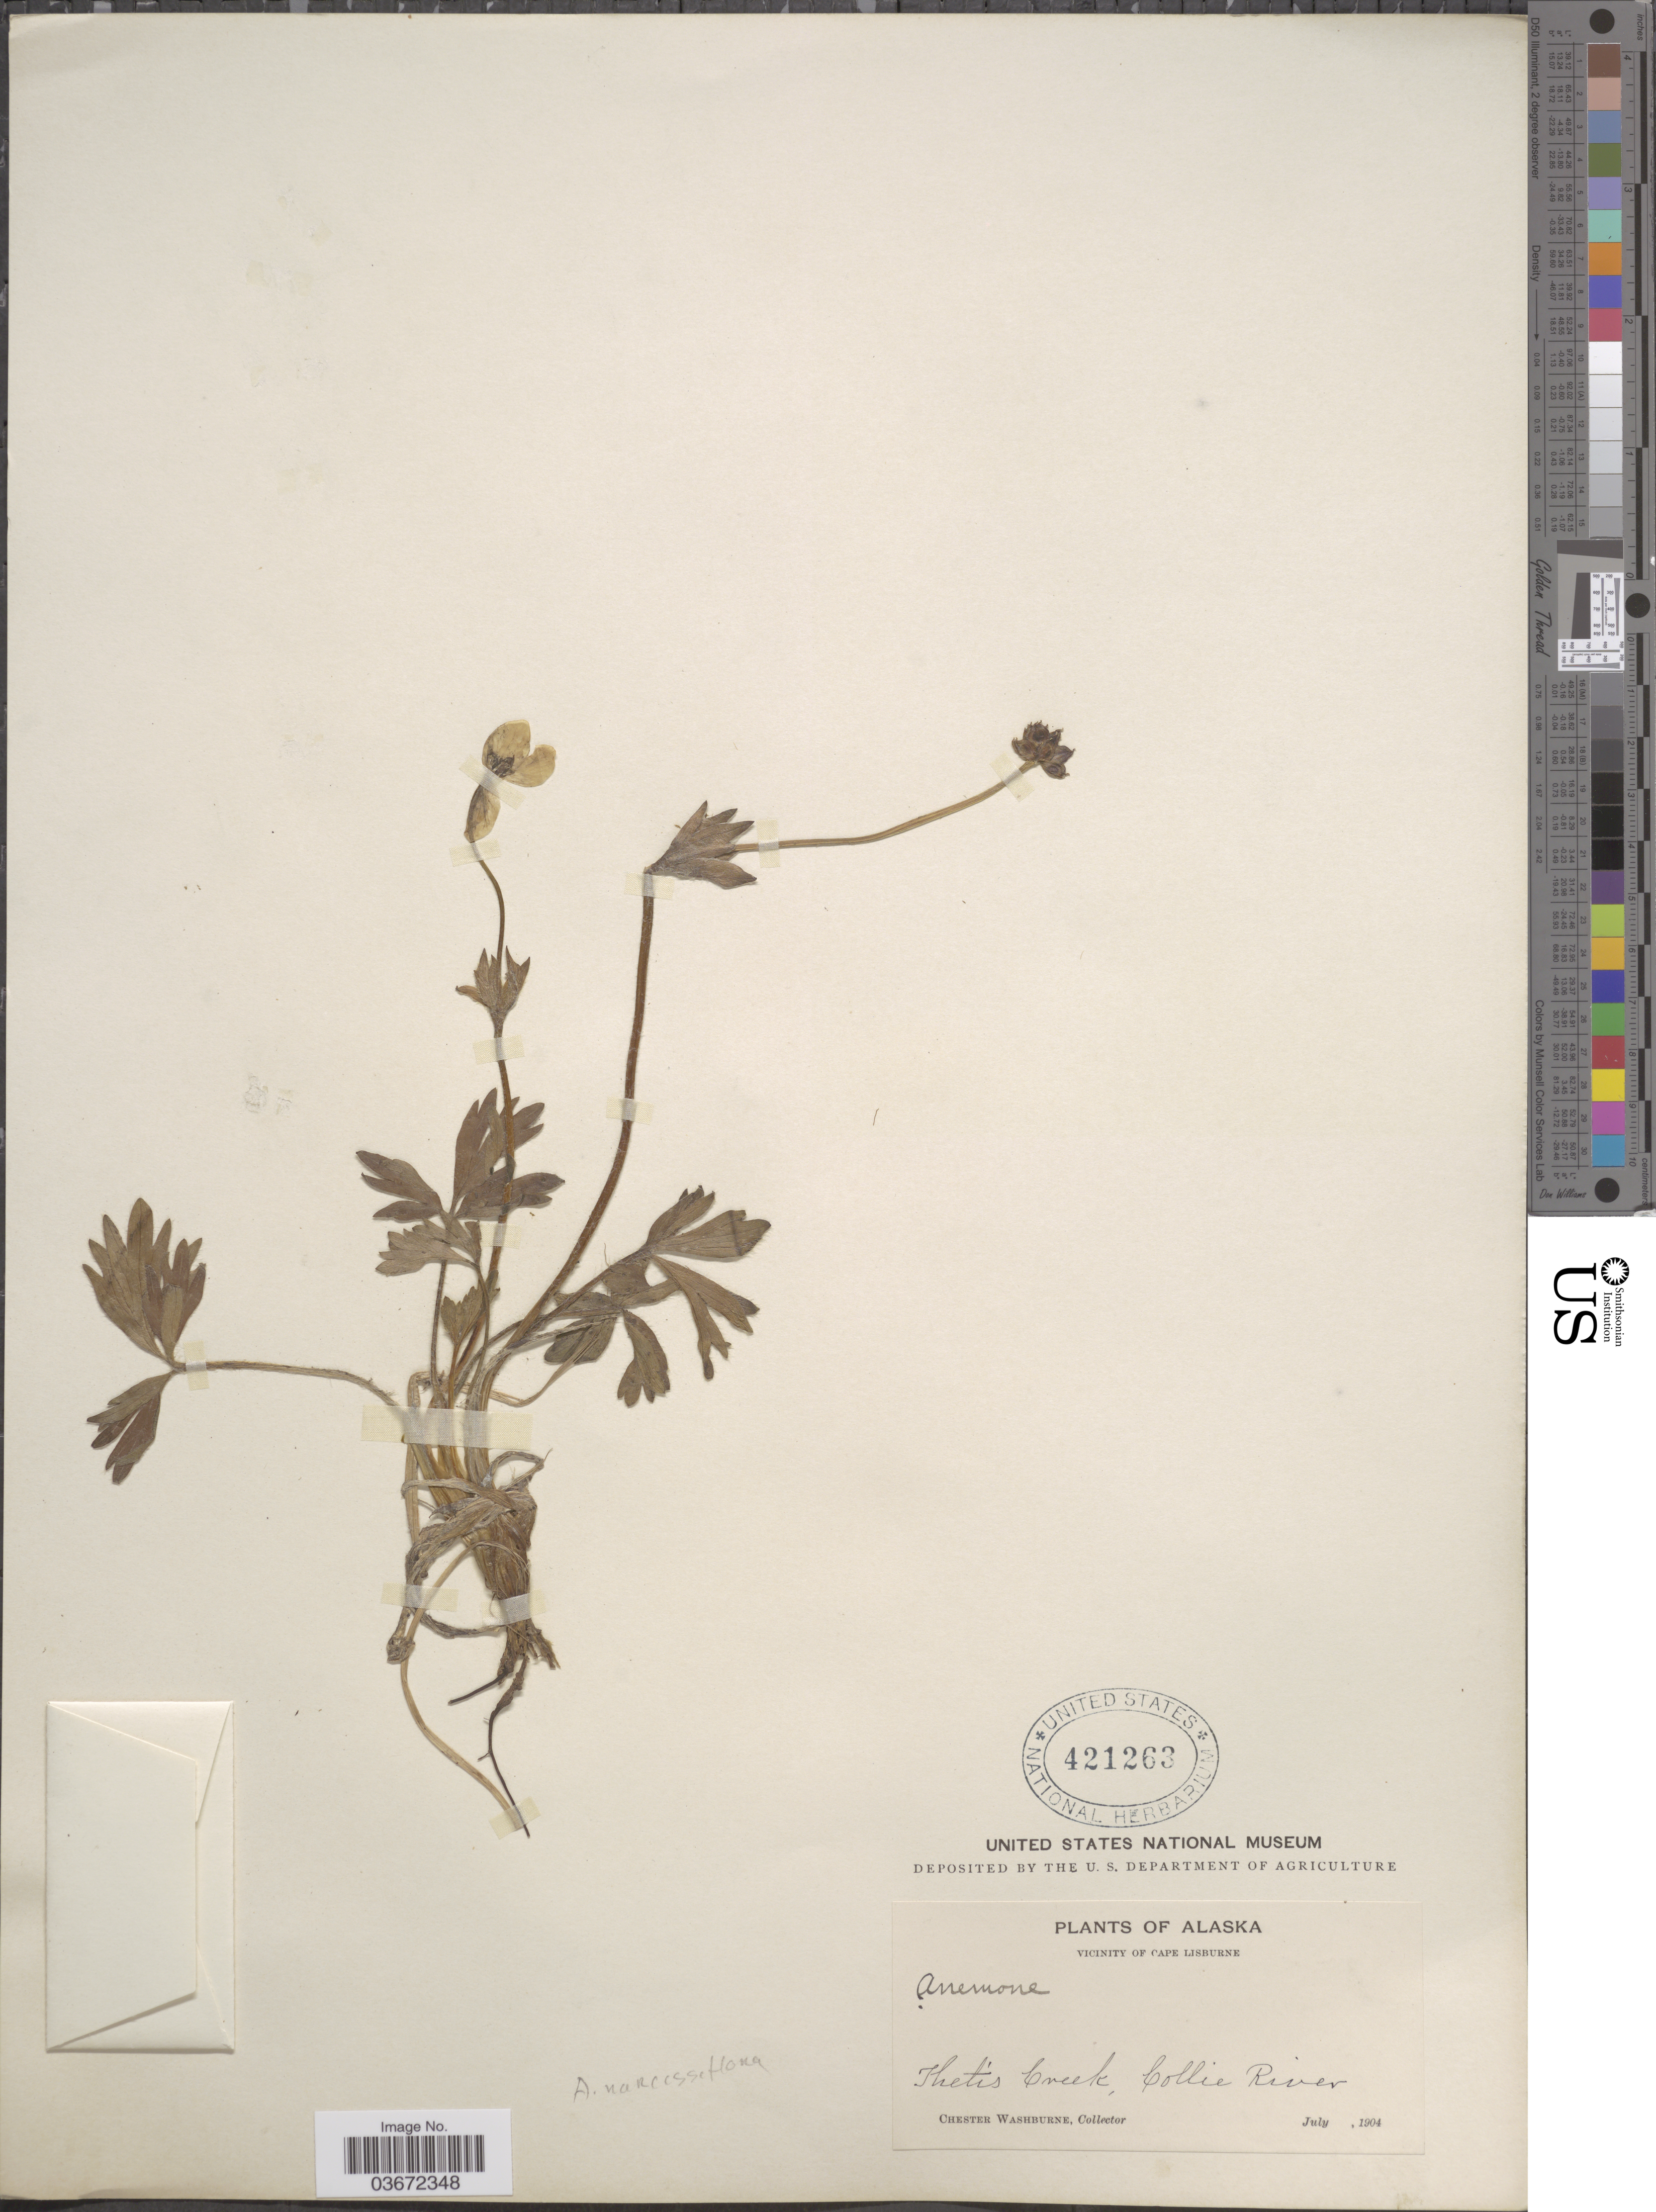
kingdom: Plantae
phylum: Tracheophyta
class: Magnoliopsida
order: Ranunculales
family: Ranunculaceae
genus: Anemone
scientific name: Anemone narcissiflora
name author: L.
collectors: C. Washburne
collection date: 1904-07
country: United States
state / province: Alaska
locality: Vicinity of Cape Lisburne. Thetis Creek, Collie River.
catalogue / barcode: US 421263